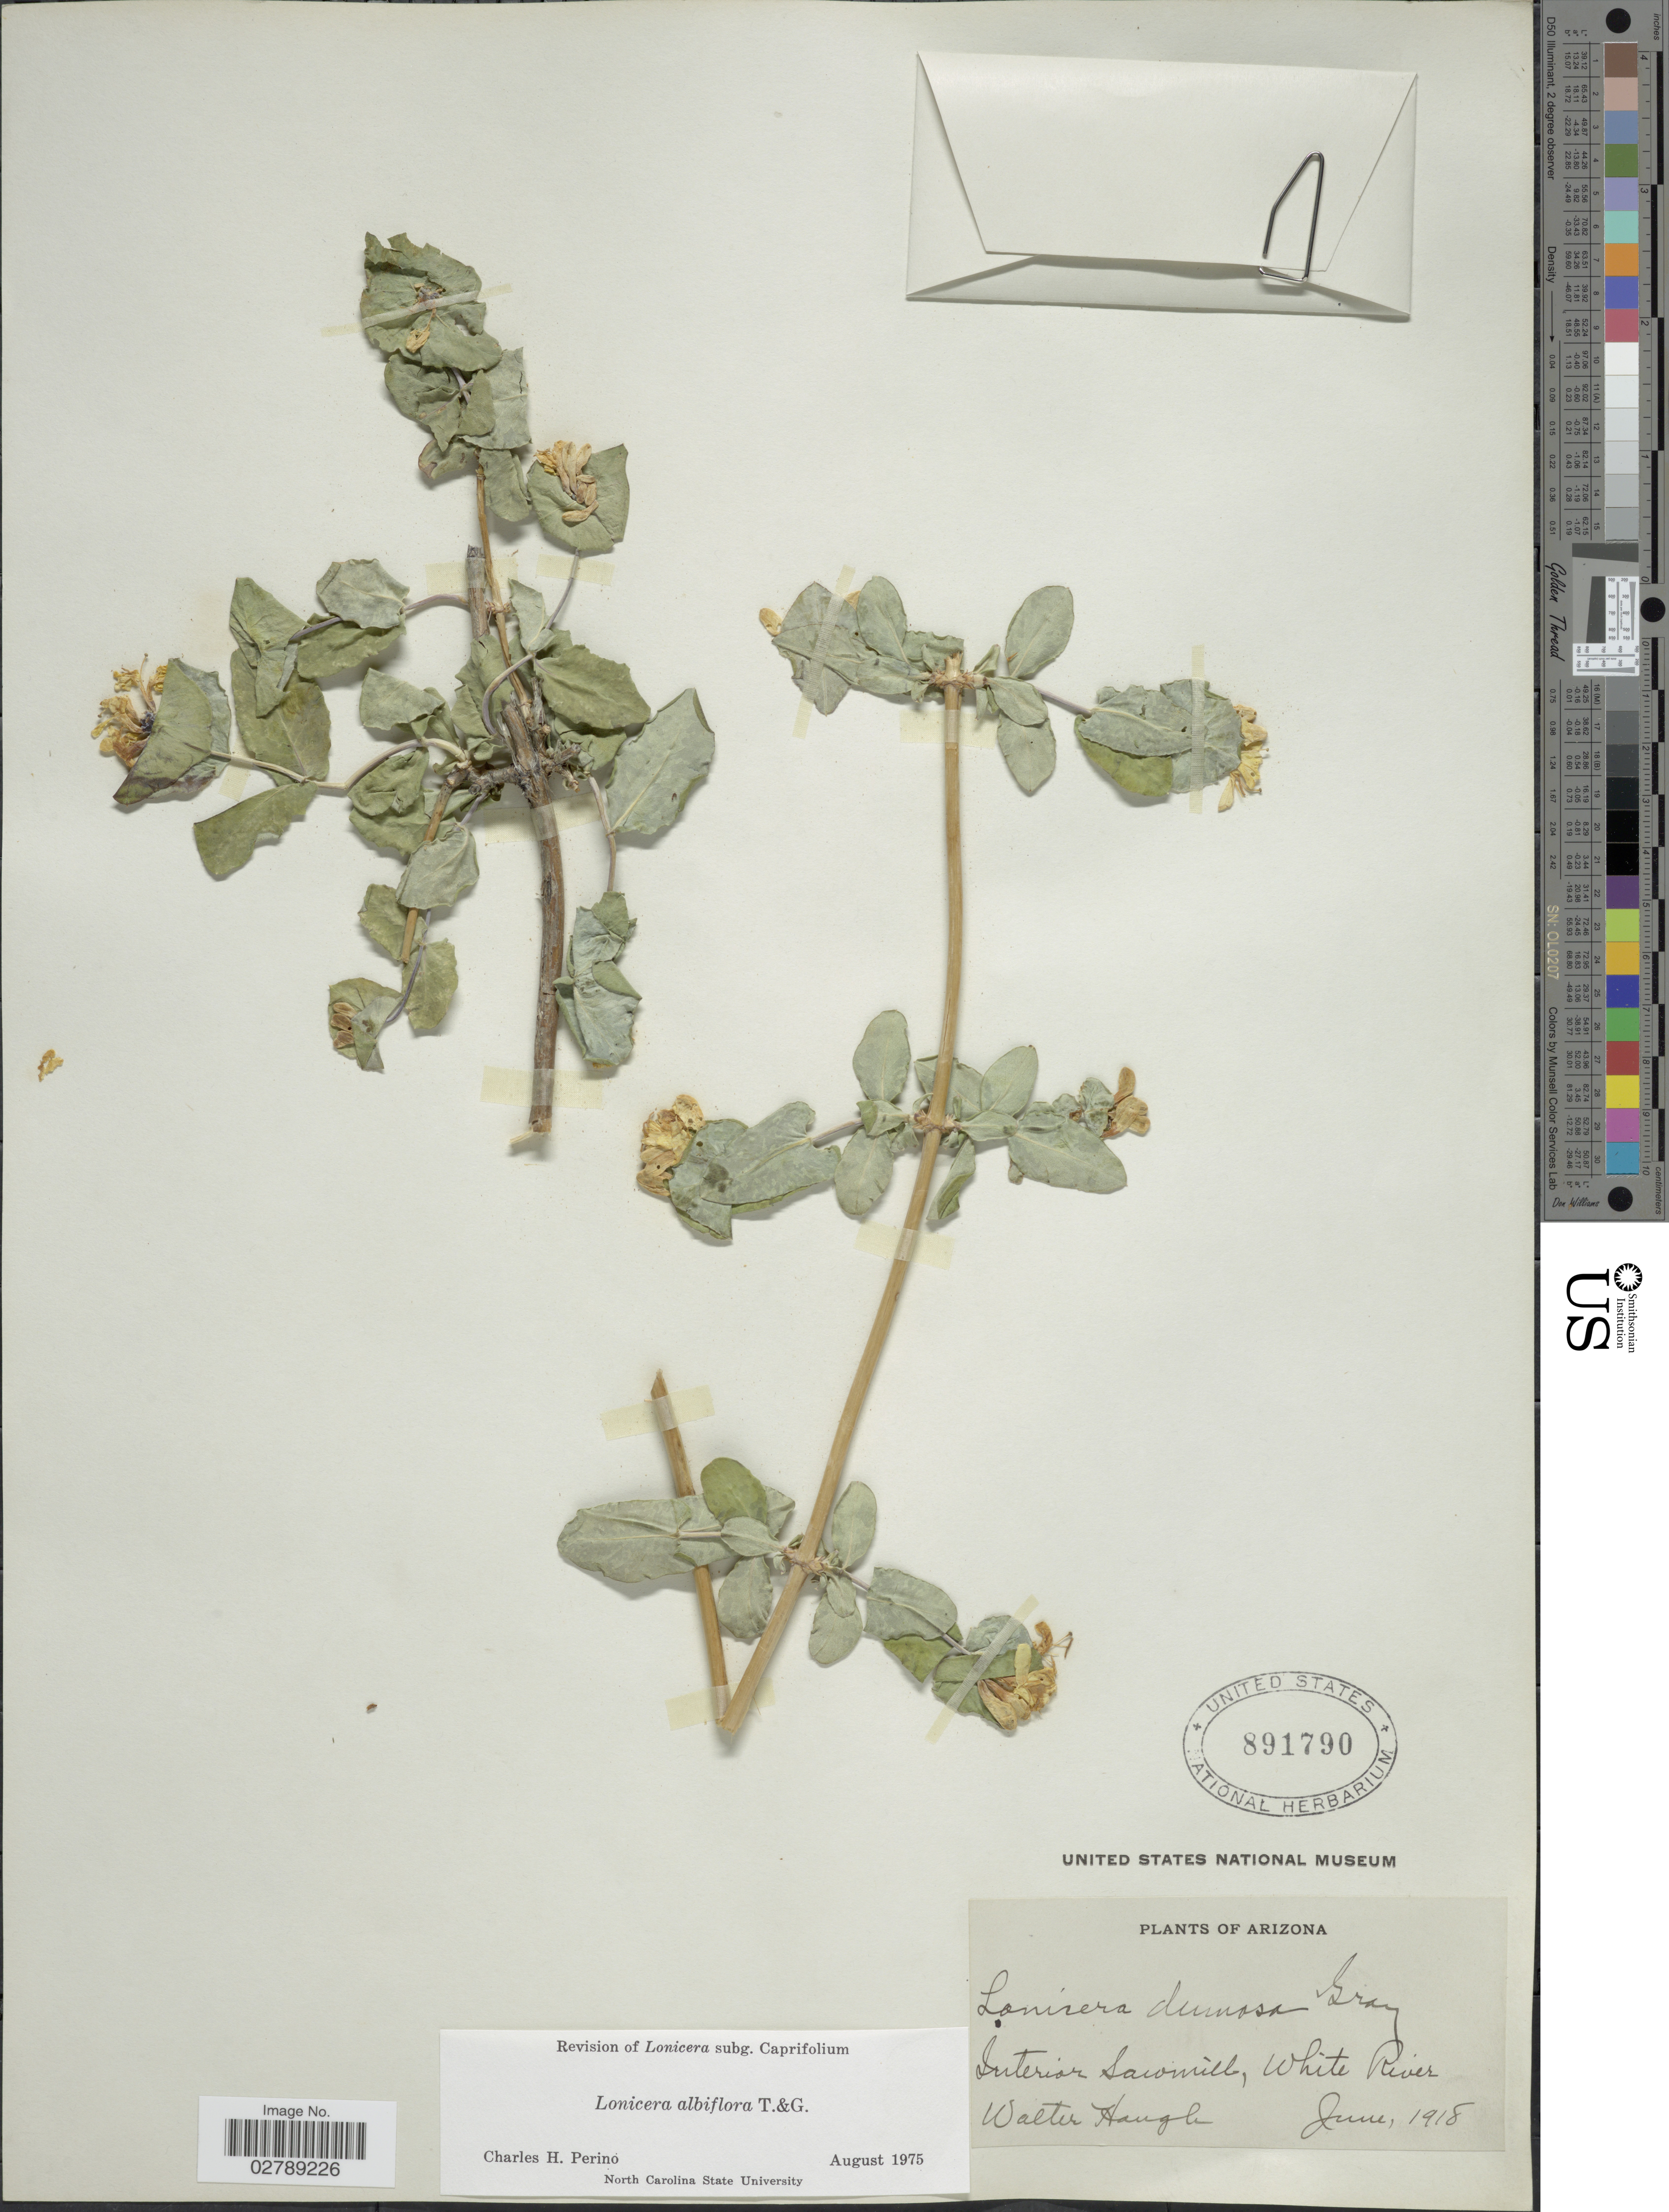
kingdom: Plantae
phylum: Tracheophyta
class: Magnoliopsida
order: Dipsacales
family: Caprifoliaceae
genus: Lonicera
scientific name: Lonicera dumosa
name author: A. Gray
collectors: W. Haugh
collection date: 1918-06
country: United States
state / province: Arizona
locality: Interior Sawmill, White River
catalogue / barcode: US 891790